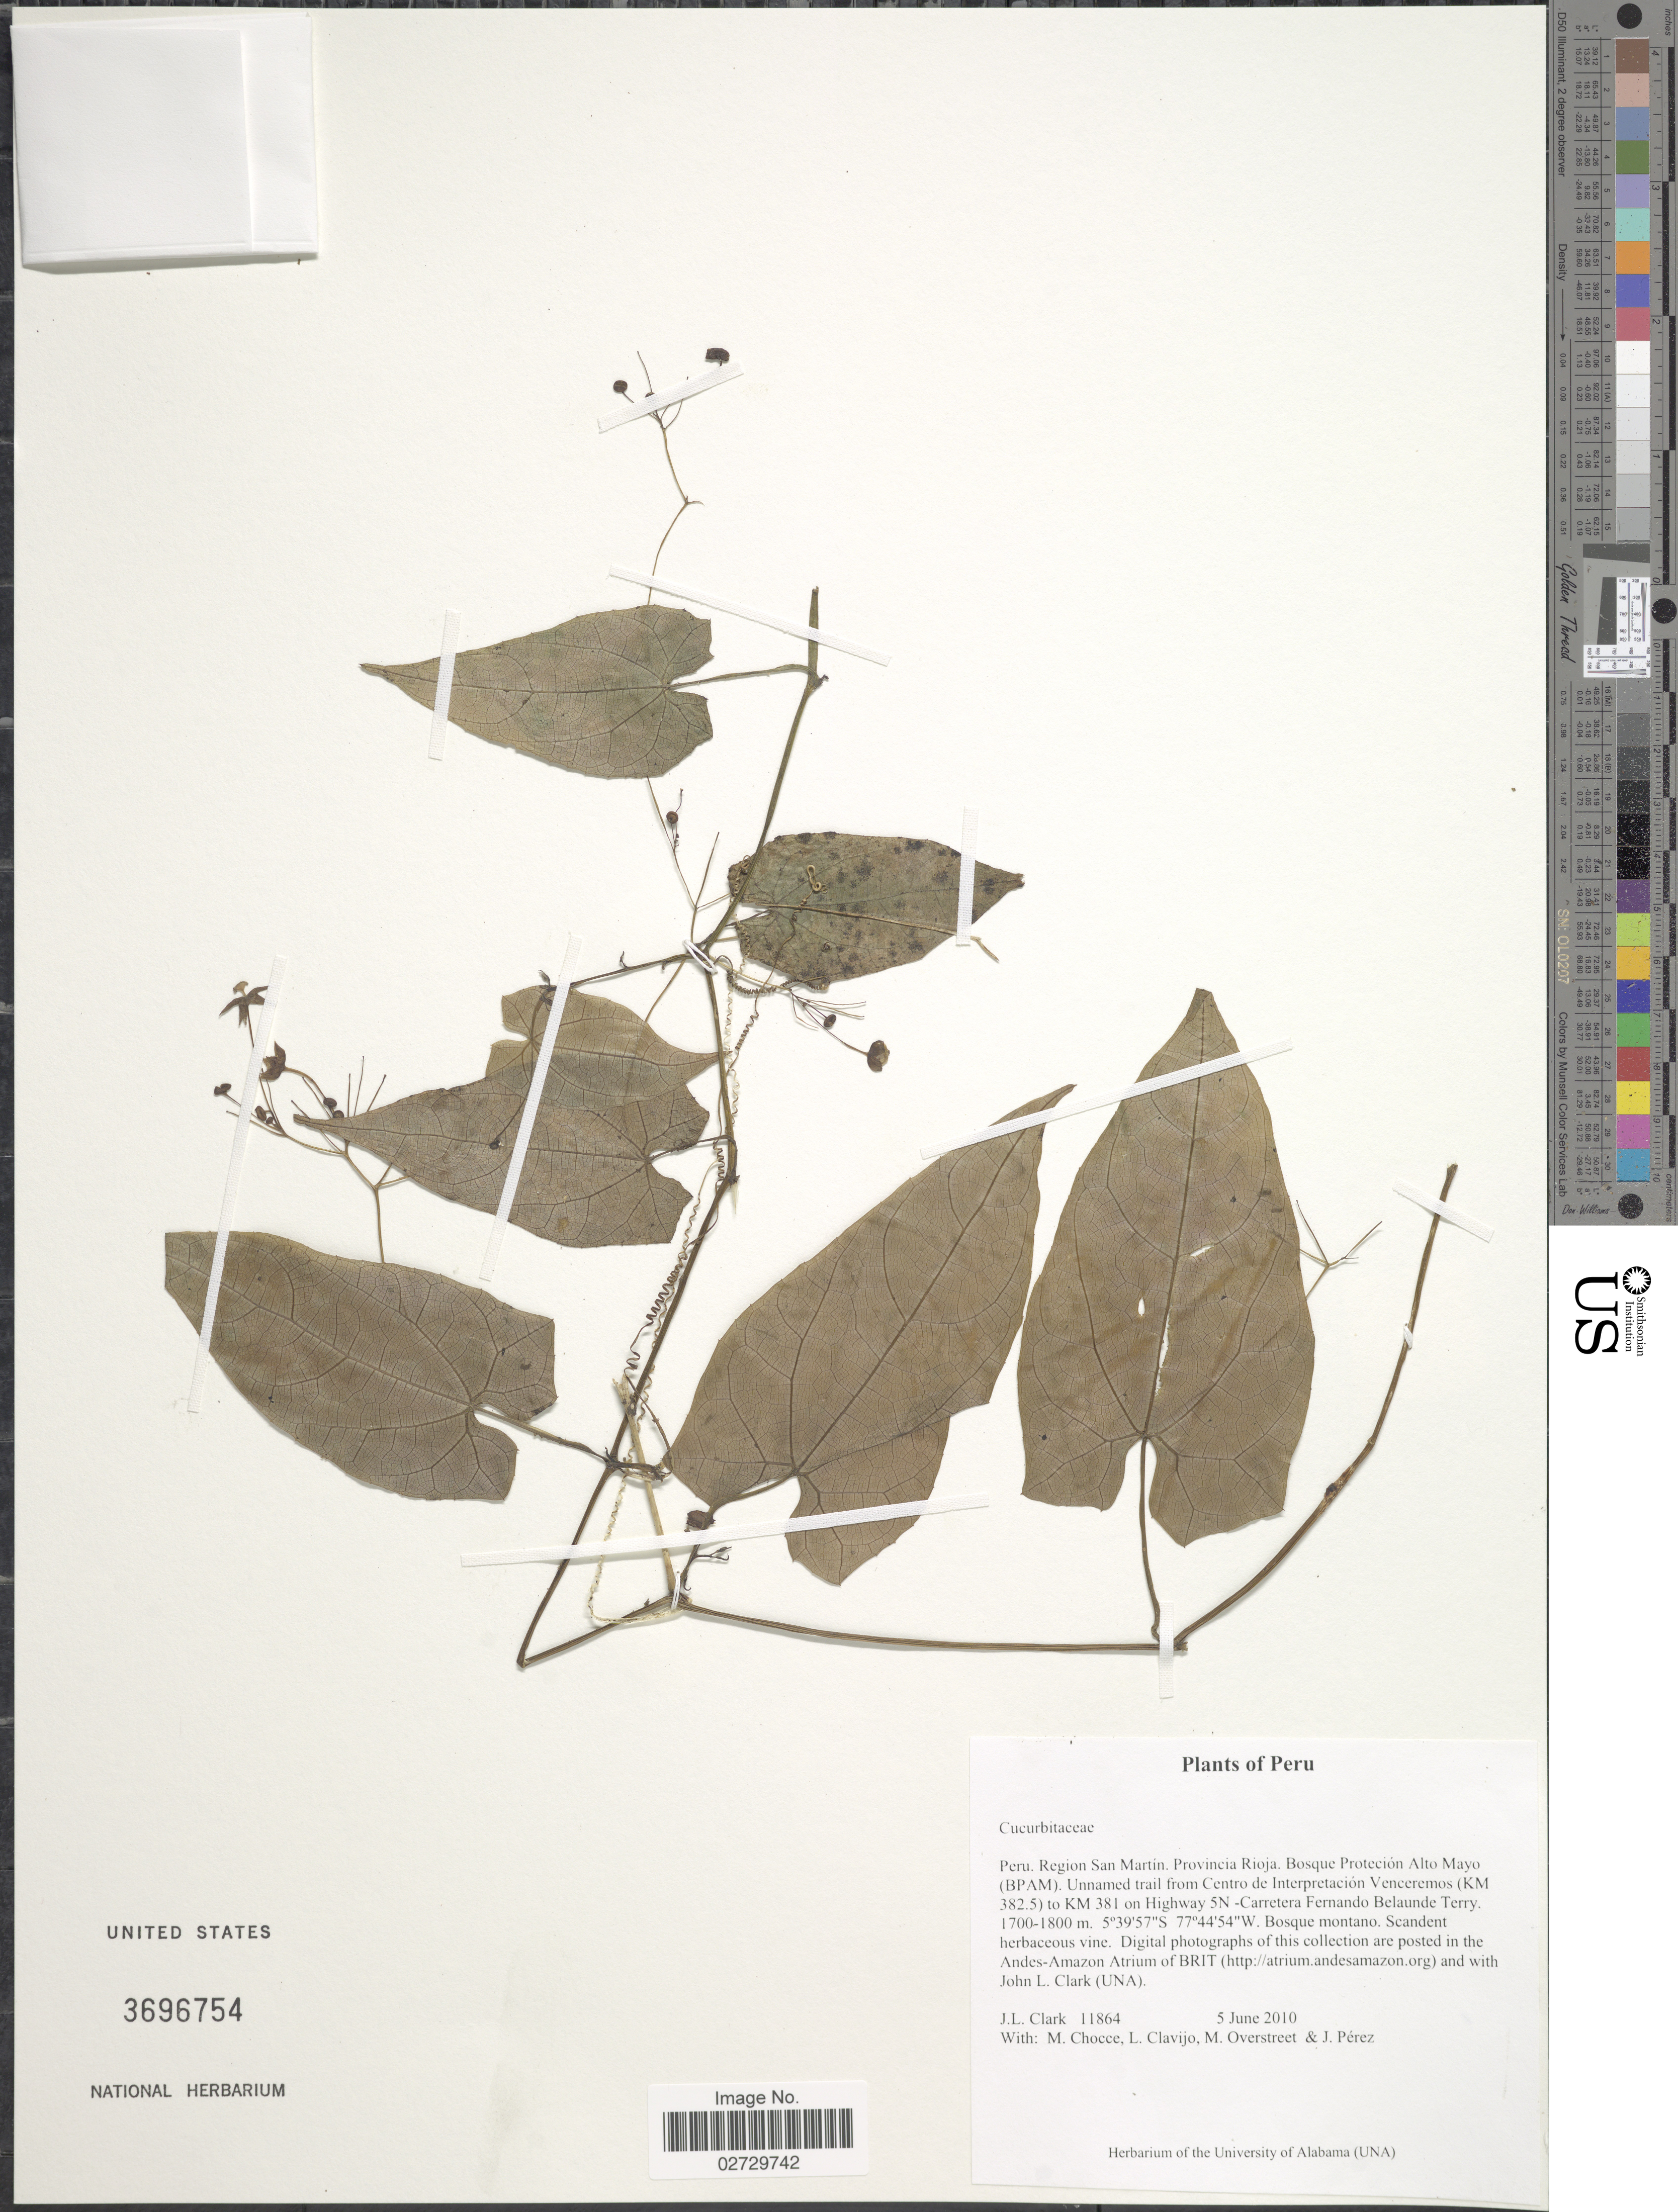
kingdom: Plantae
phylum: Tracheophyta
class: Magnoliopsida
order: Cucurbitales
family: Cucurbitaceae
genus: Cyclanthera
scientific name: Cyclanthera sp.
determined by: Nee, Michael H.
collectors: J. L. Clark, M. Chocce, L. Clavijo, M. Overstreet & J. Perez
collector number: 11864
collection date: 2010-06-05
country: Peru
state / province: San Martín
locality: Region San Martin. Provincia Rioja. Bosque Protection Alto Mayo (BPAM). Unnamed trail from Centro de Interpretacion Venceremos (KM 382.5) to KM 381 on Highway 5N - Carretera Fernando Belaunde Terry.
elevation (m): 1700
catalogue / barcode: US 3696754